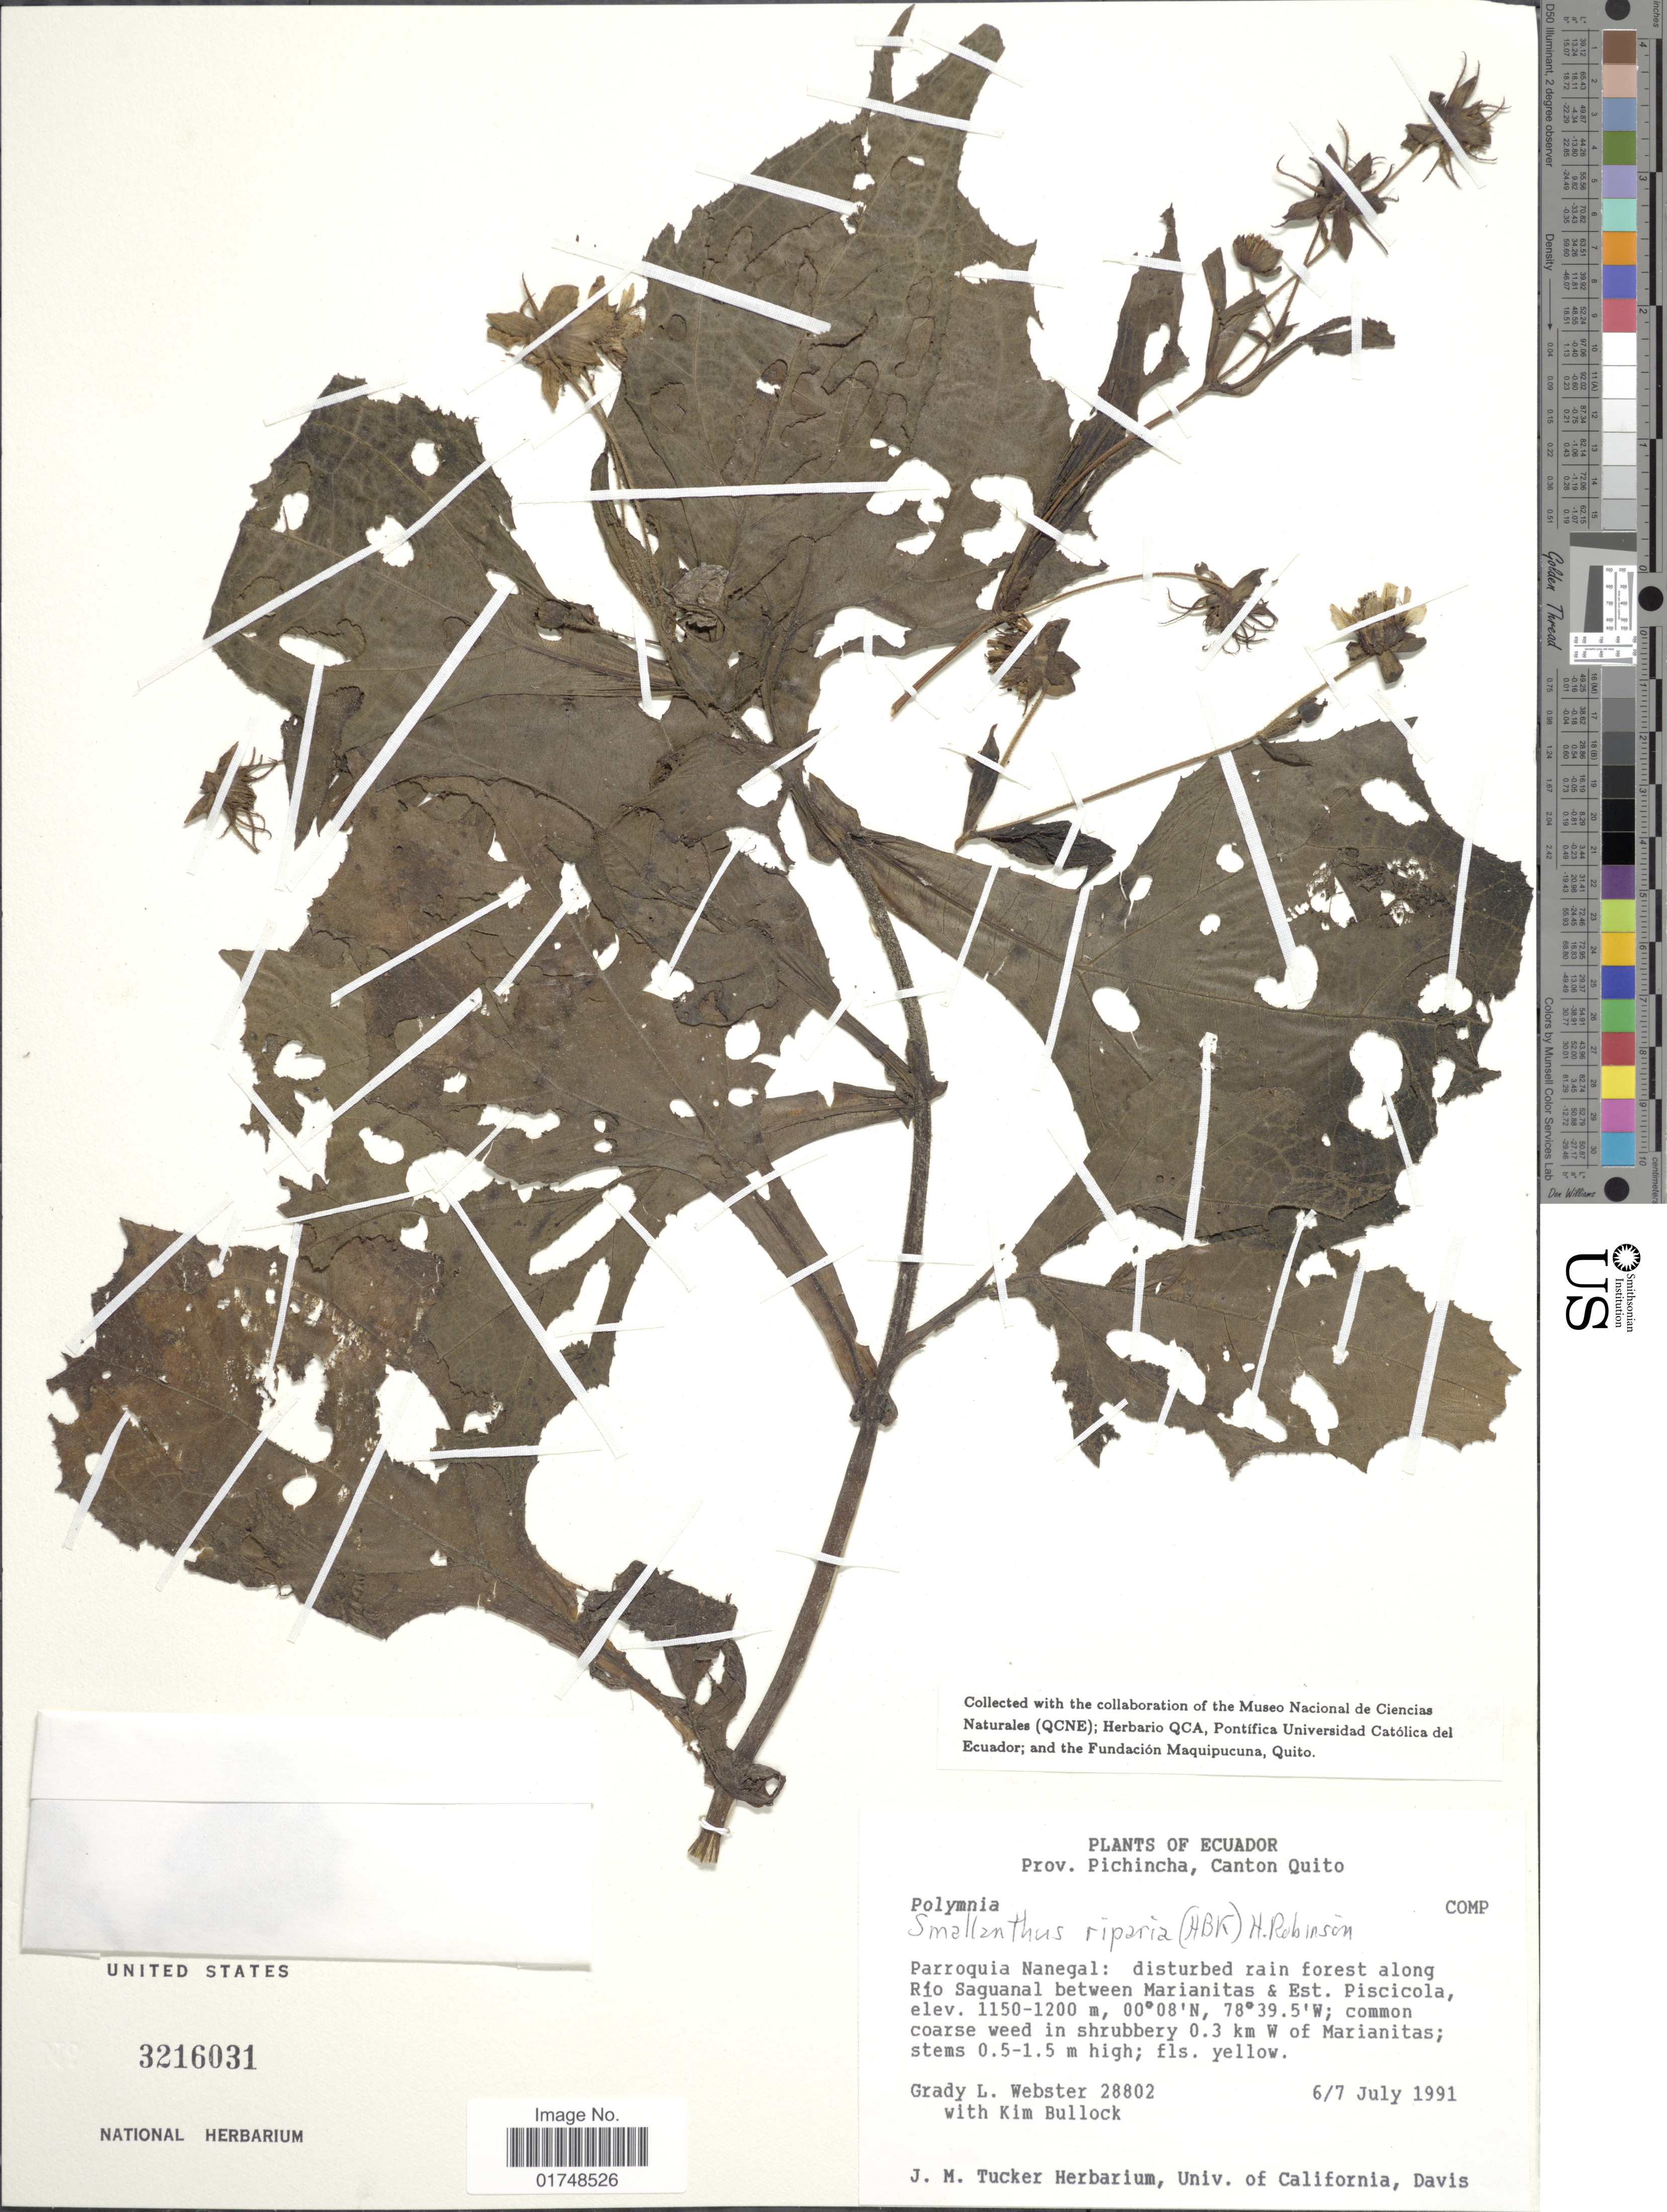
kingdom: Plantae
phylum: Tracheophyta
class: Magnoliopsida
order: Asterales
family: Asteraceae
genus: Smallanthus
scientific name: Smallanthus riparius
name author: (Kunth) H. Rob.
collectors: G. L. Webster & K. Bullock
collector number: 28802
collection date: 1991-07-06/1991-07-07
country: Ecuador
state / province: Pichincha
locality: Prov. Pichincha, Canton Quito. Parroquia Nanegal: disturbed rain forest along Rio Saguanal between Marianitas & Est. Piscicola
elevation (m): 1150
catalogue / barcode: US 3216031